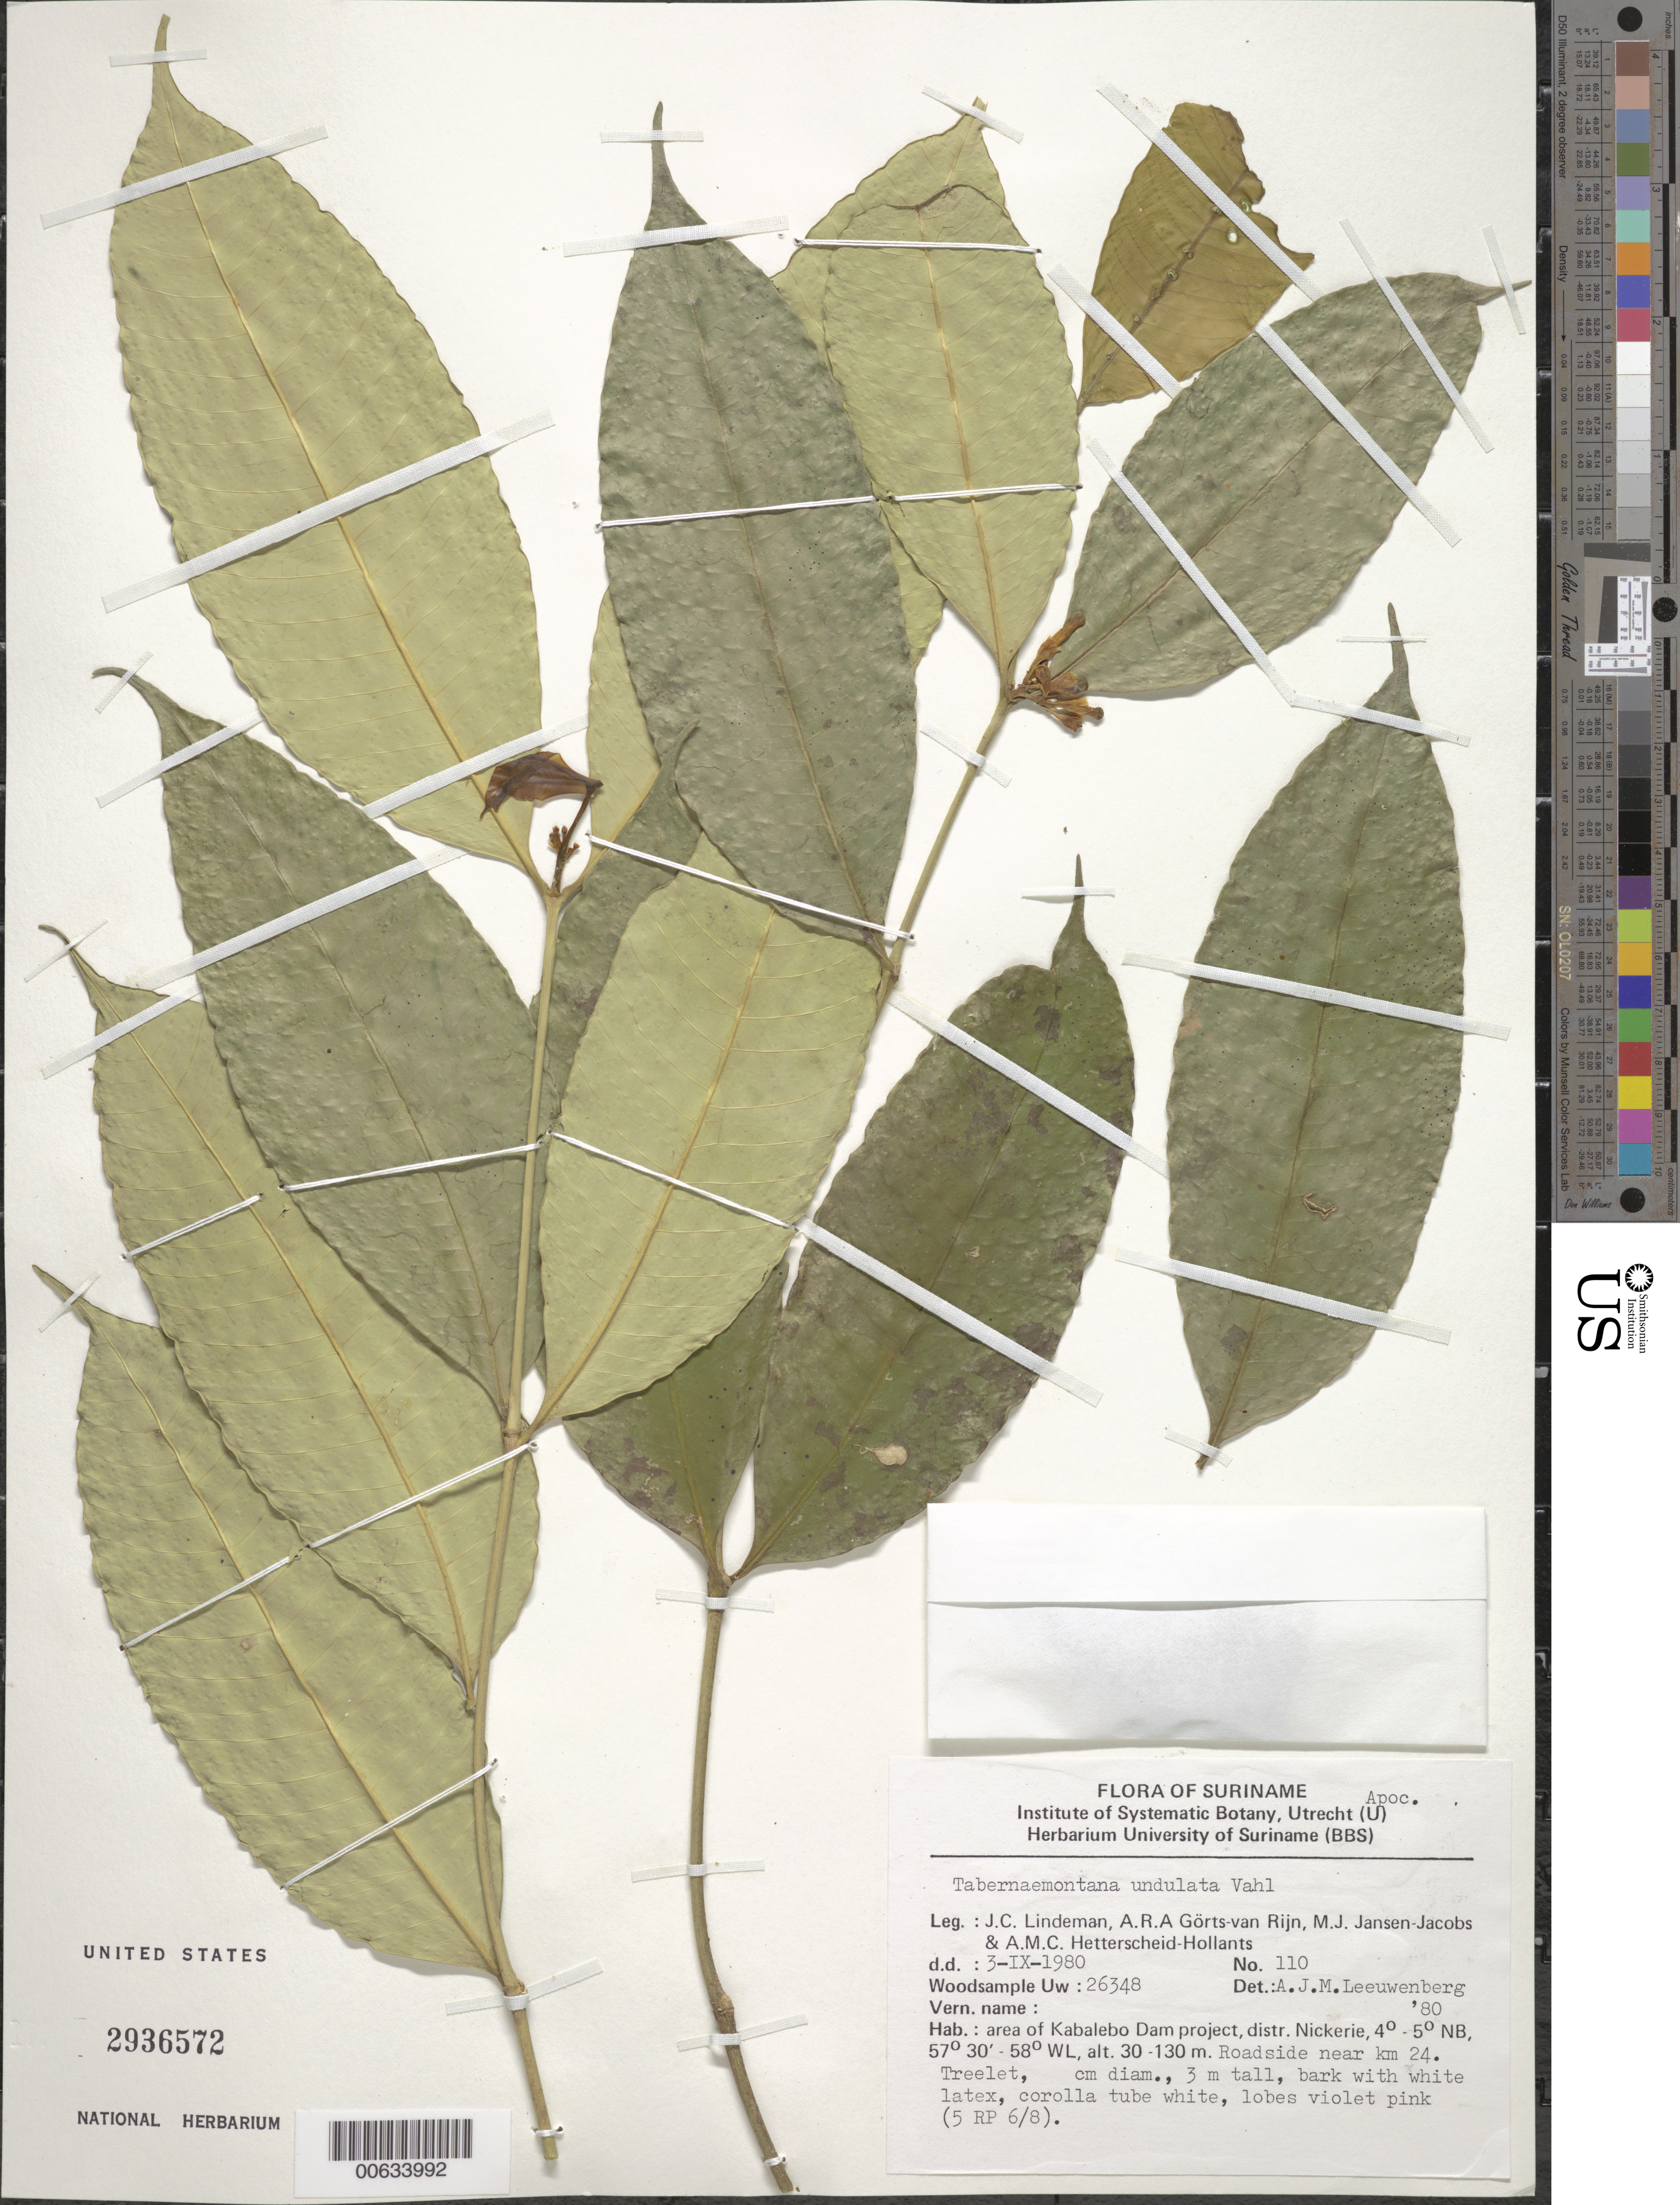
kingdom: Plantae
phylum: Tracheophyta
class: Magnoliopsida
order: Gentianales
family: Apocynaceae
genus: Tabernaemontana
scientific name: Tabernaemontana undulata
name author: Vahl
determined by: Leeuwenberg, A. J. M.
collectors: J. C. Lindeman, A. .R. A. Görts-van Rijn, M. J. Jansen-Jacobs & A. Hetterscheid-Hollants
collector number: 80 110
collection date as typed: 3-Sep-80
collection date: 1980-09-03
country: Suriname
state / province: Nickerie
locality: Kabalebo Dam project area, near km 24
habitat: Roadside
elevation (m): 30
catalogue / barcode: US 2936572